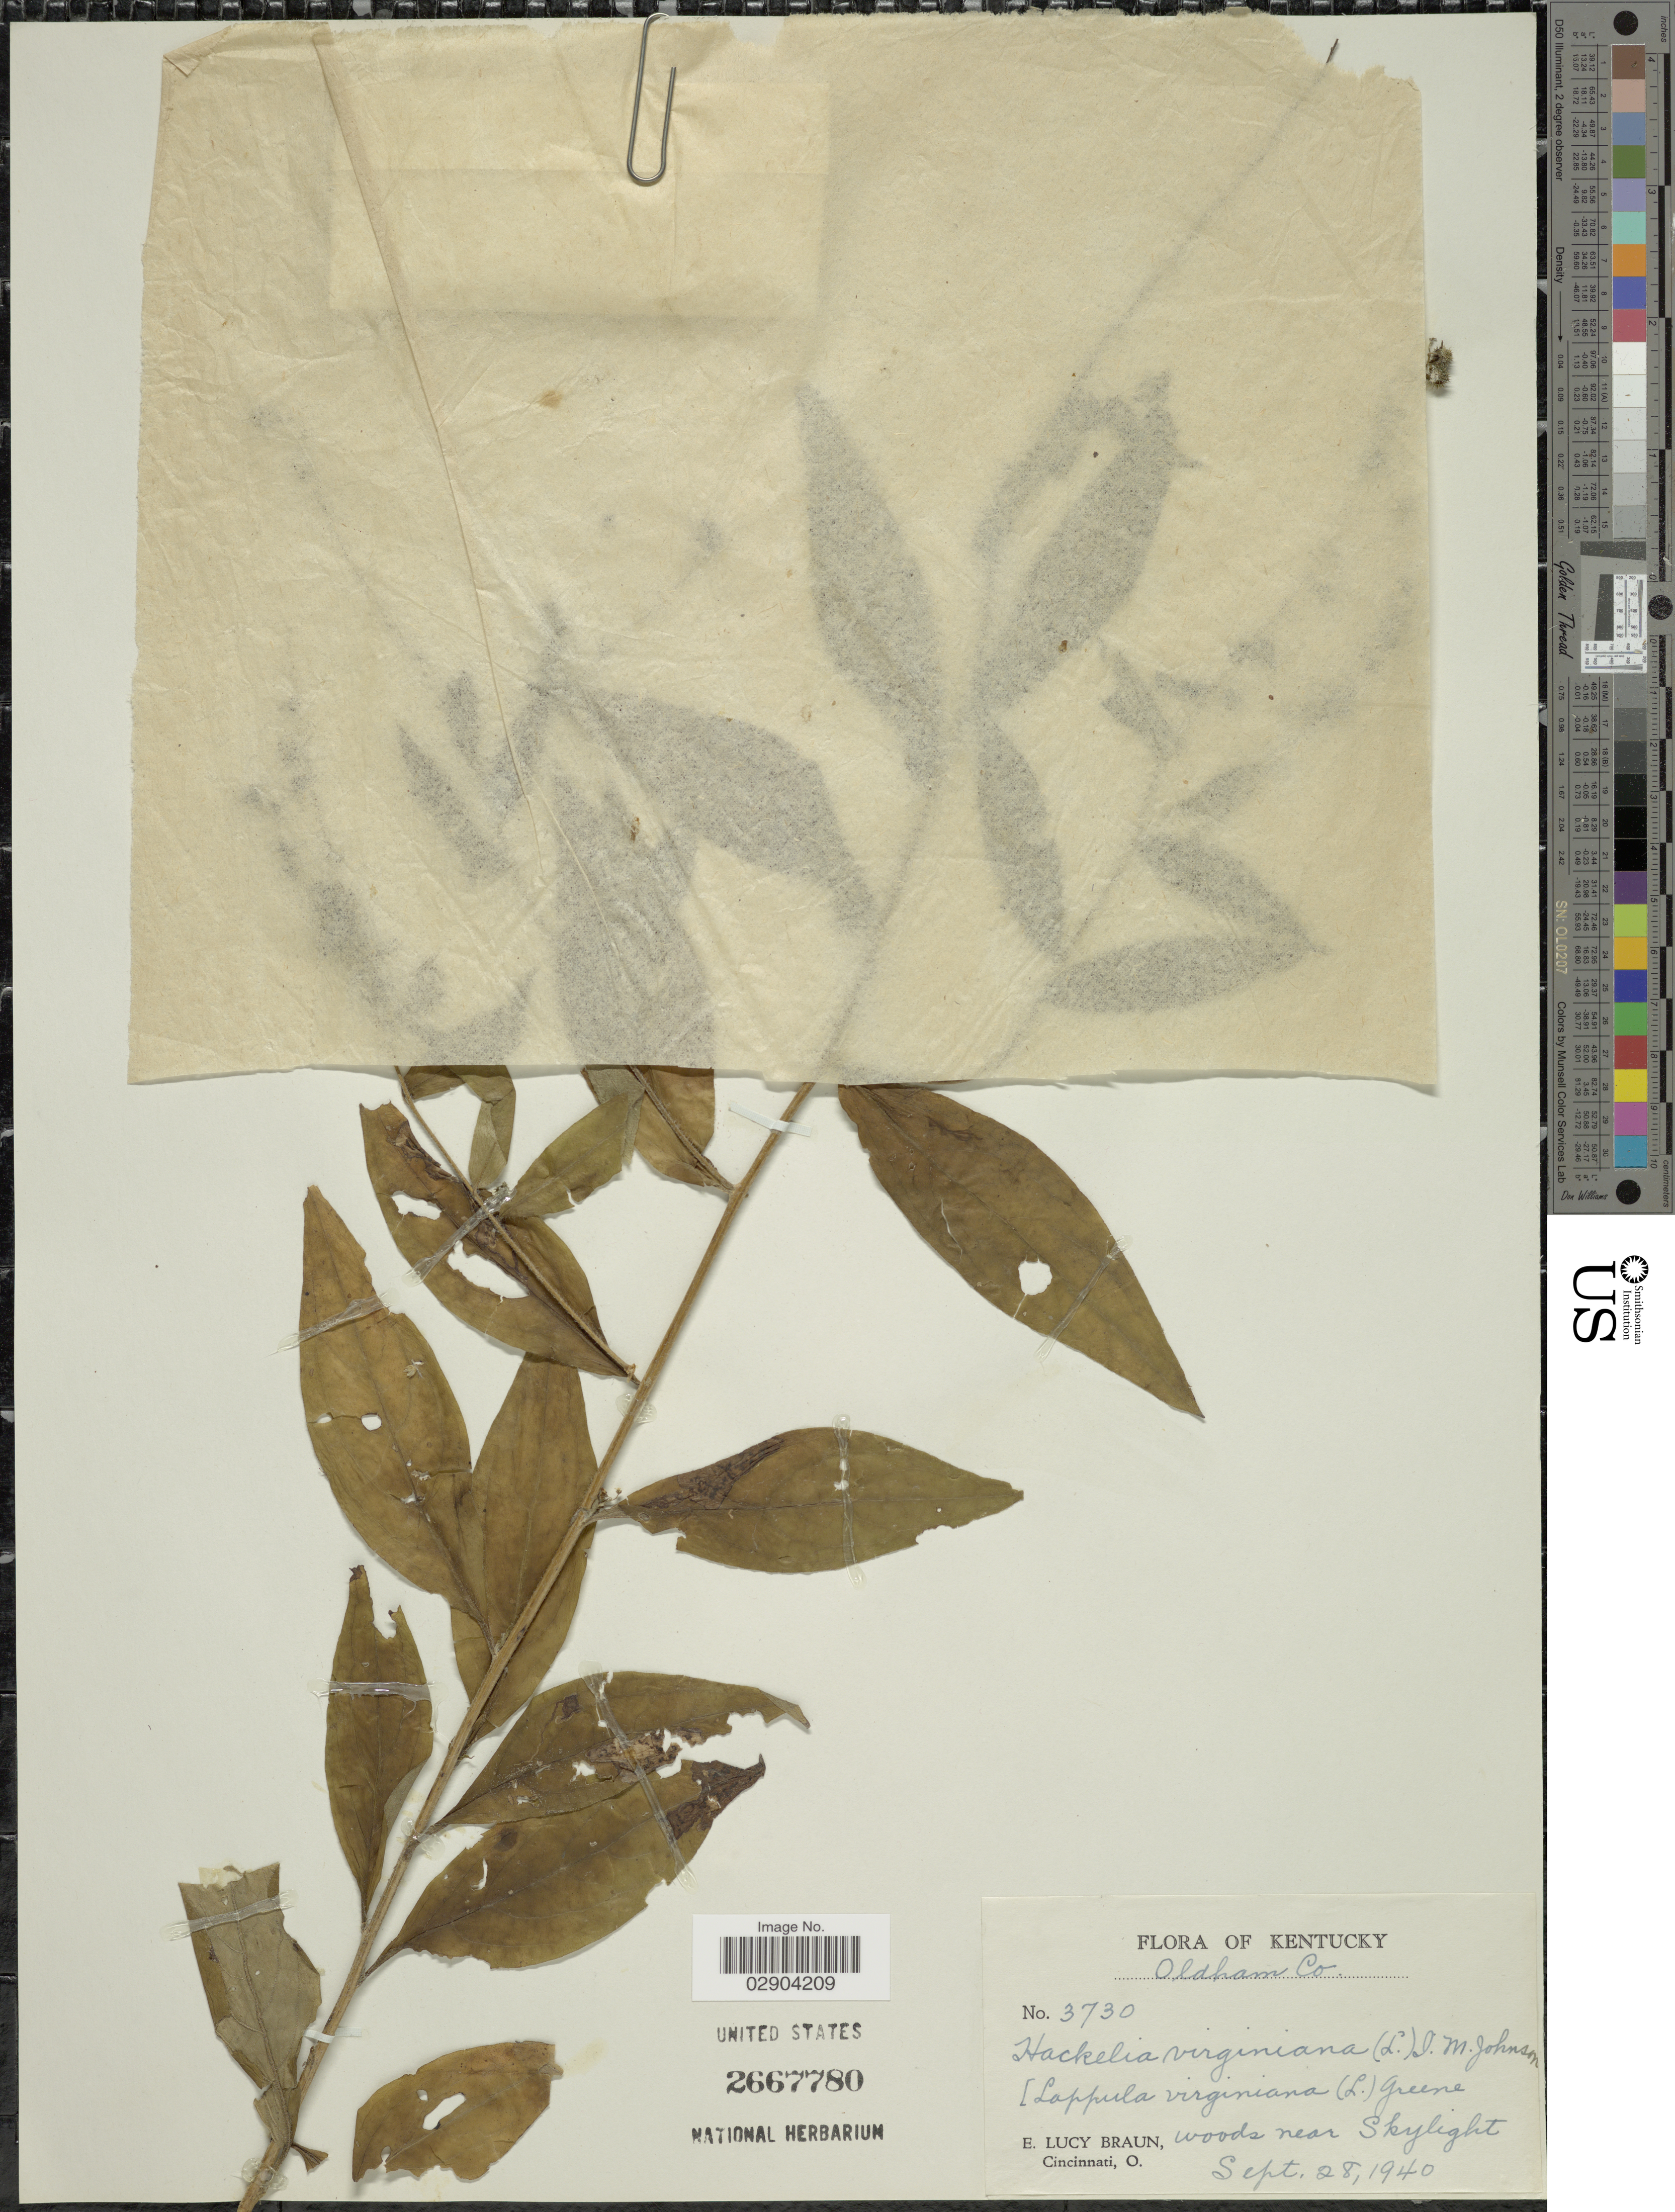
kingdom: Plantae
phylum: Tracheophyta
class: Magnoliopsida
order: Boraginales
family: Boraginaceae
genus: Hackelia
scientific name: Hackelia virginiana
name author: (L.) I.M. Johnst.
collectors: E. L. Braun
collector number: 3730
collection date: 1940-09-28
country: United States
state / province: Kentucky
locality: Oldham Co. Woods near Skylight.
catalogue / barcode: US 2667780